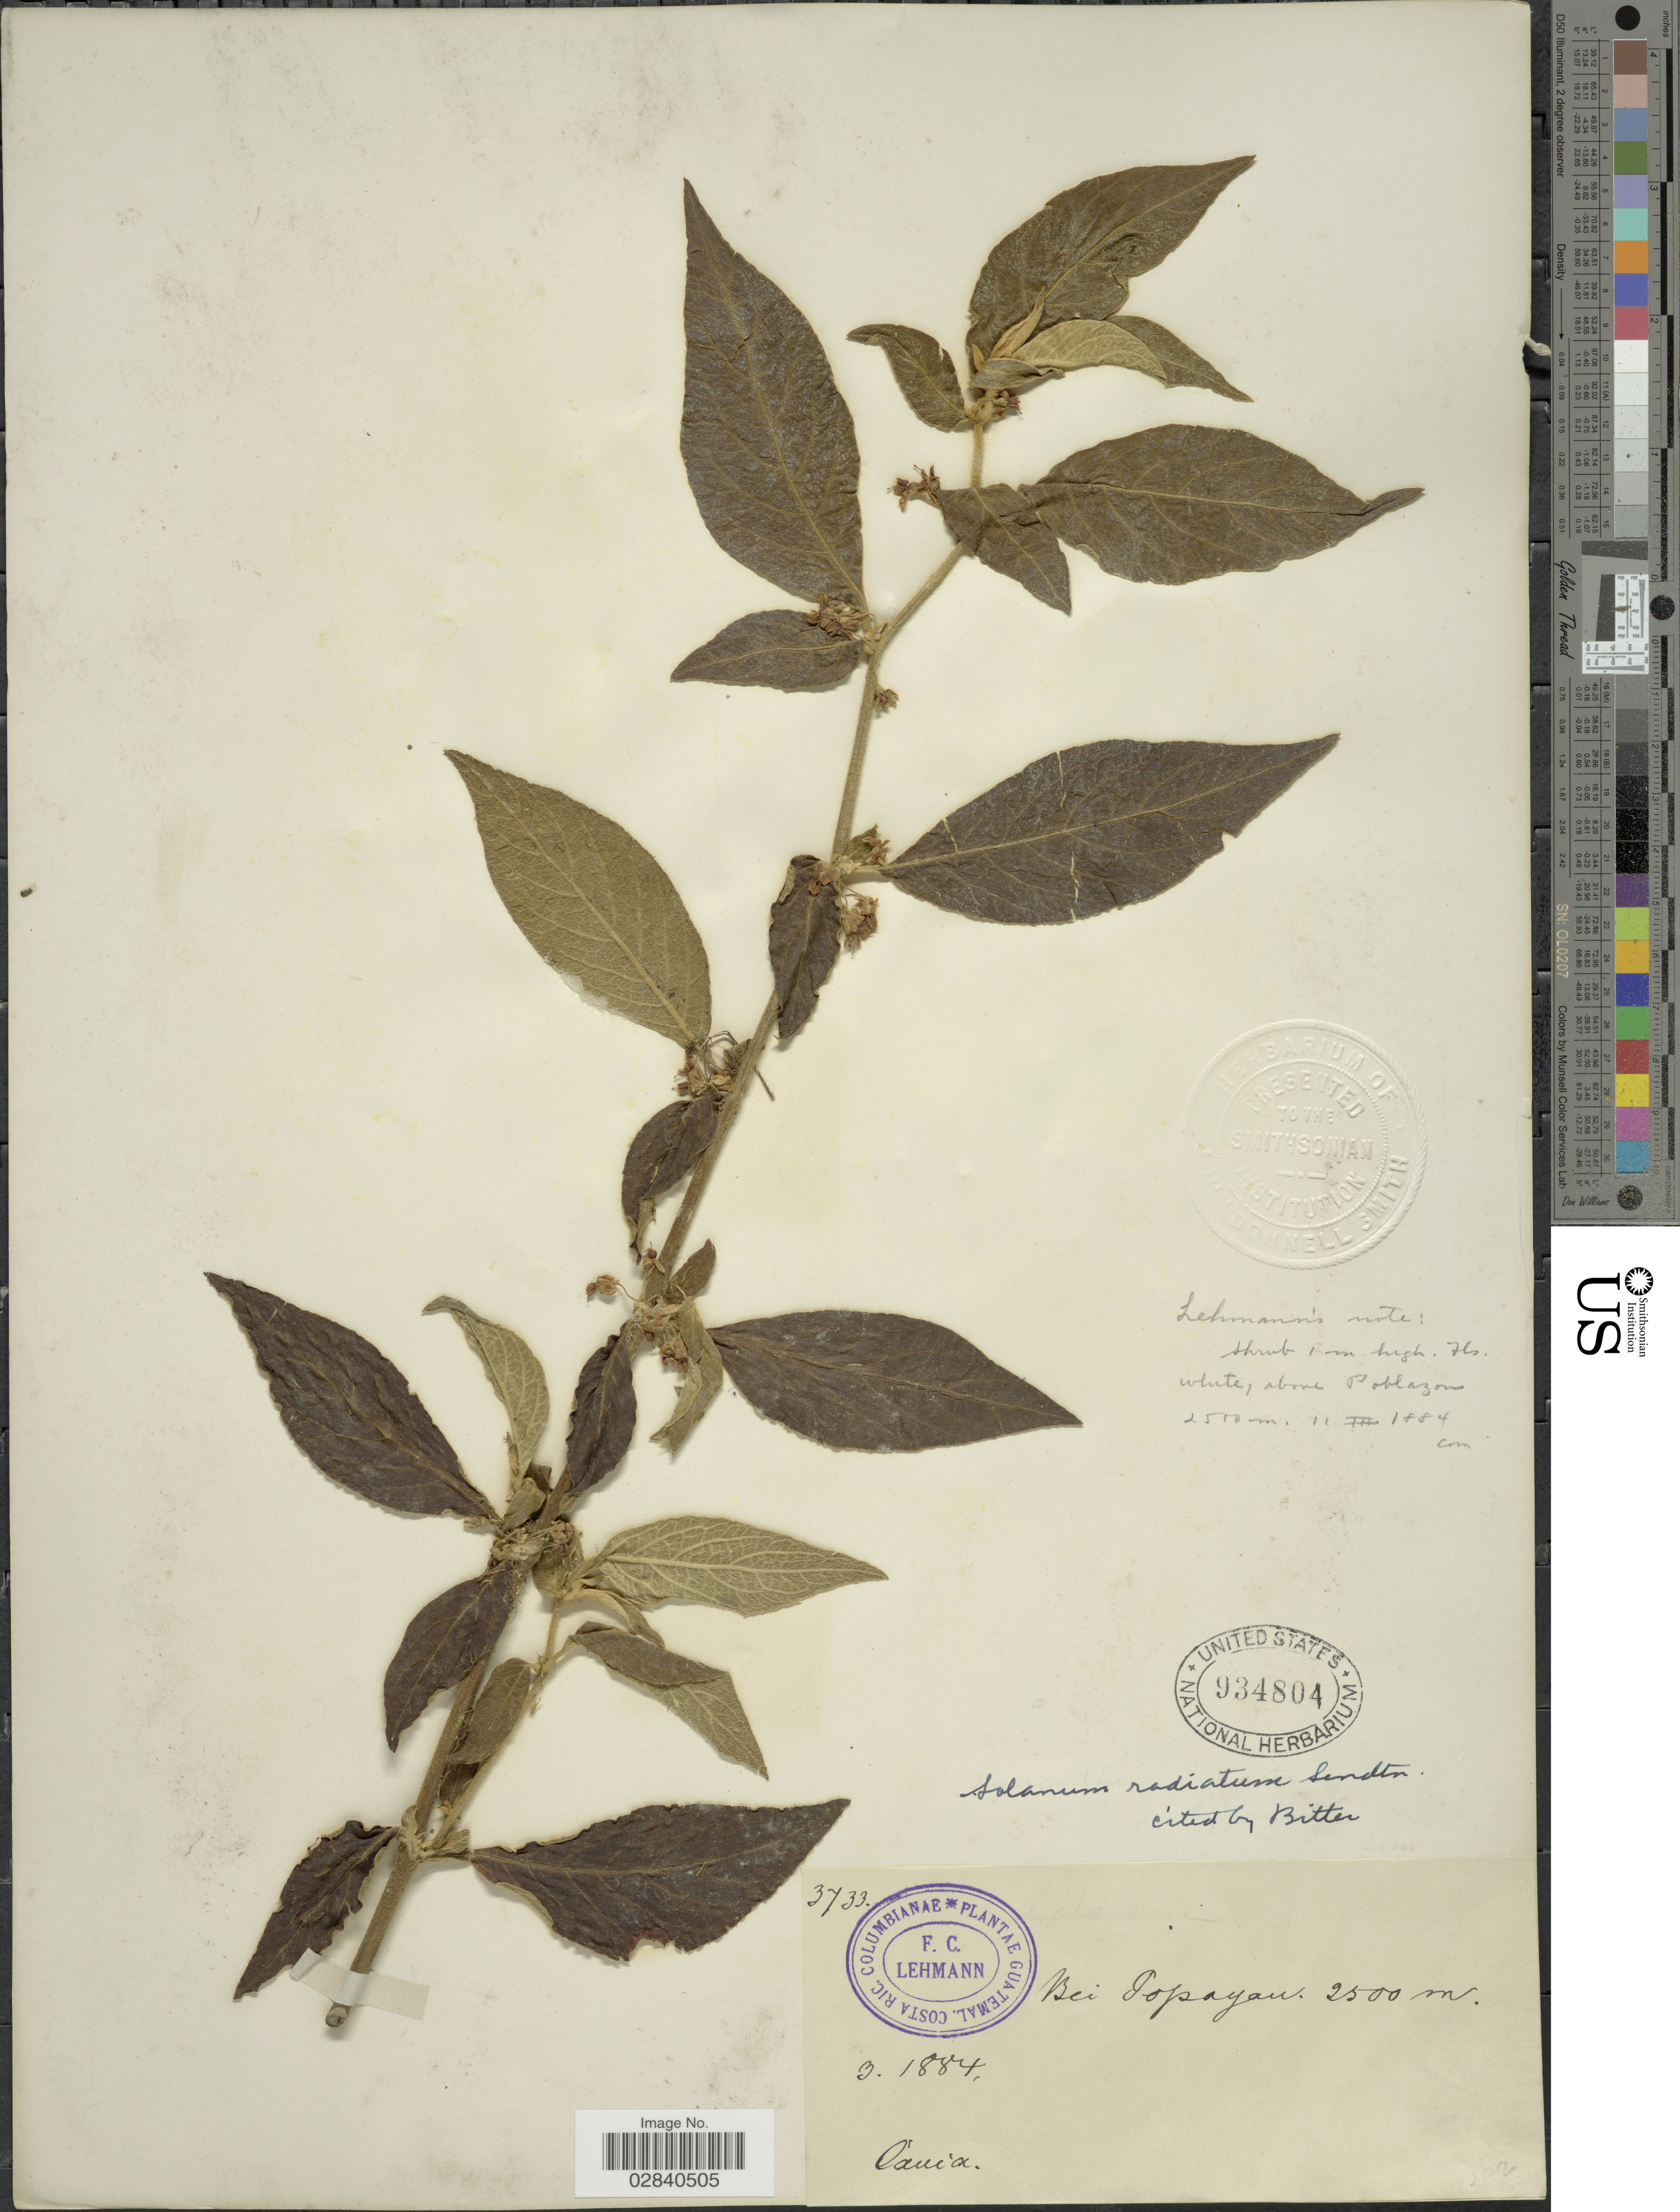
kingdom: Plantae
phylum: Tracheophyta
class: Magnoliopsida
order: Solanales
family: Solanaceae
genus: Lycianthes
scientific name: Lycianthes radiata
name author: (Sendtn.) Bitter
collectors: F. C. Lehmann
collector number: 3733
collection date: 1884-03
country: Colombia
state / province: Cauca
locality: Bei Popayan.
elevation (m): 2500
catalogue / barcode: US 934804